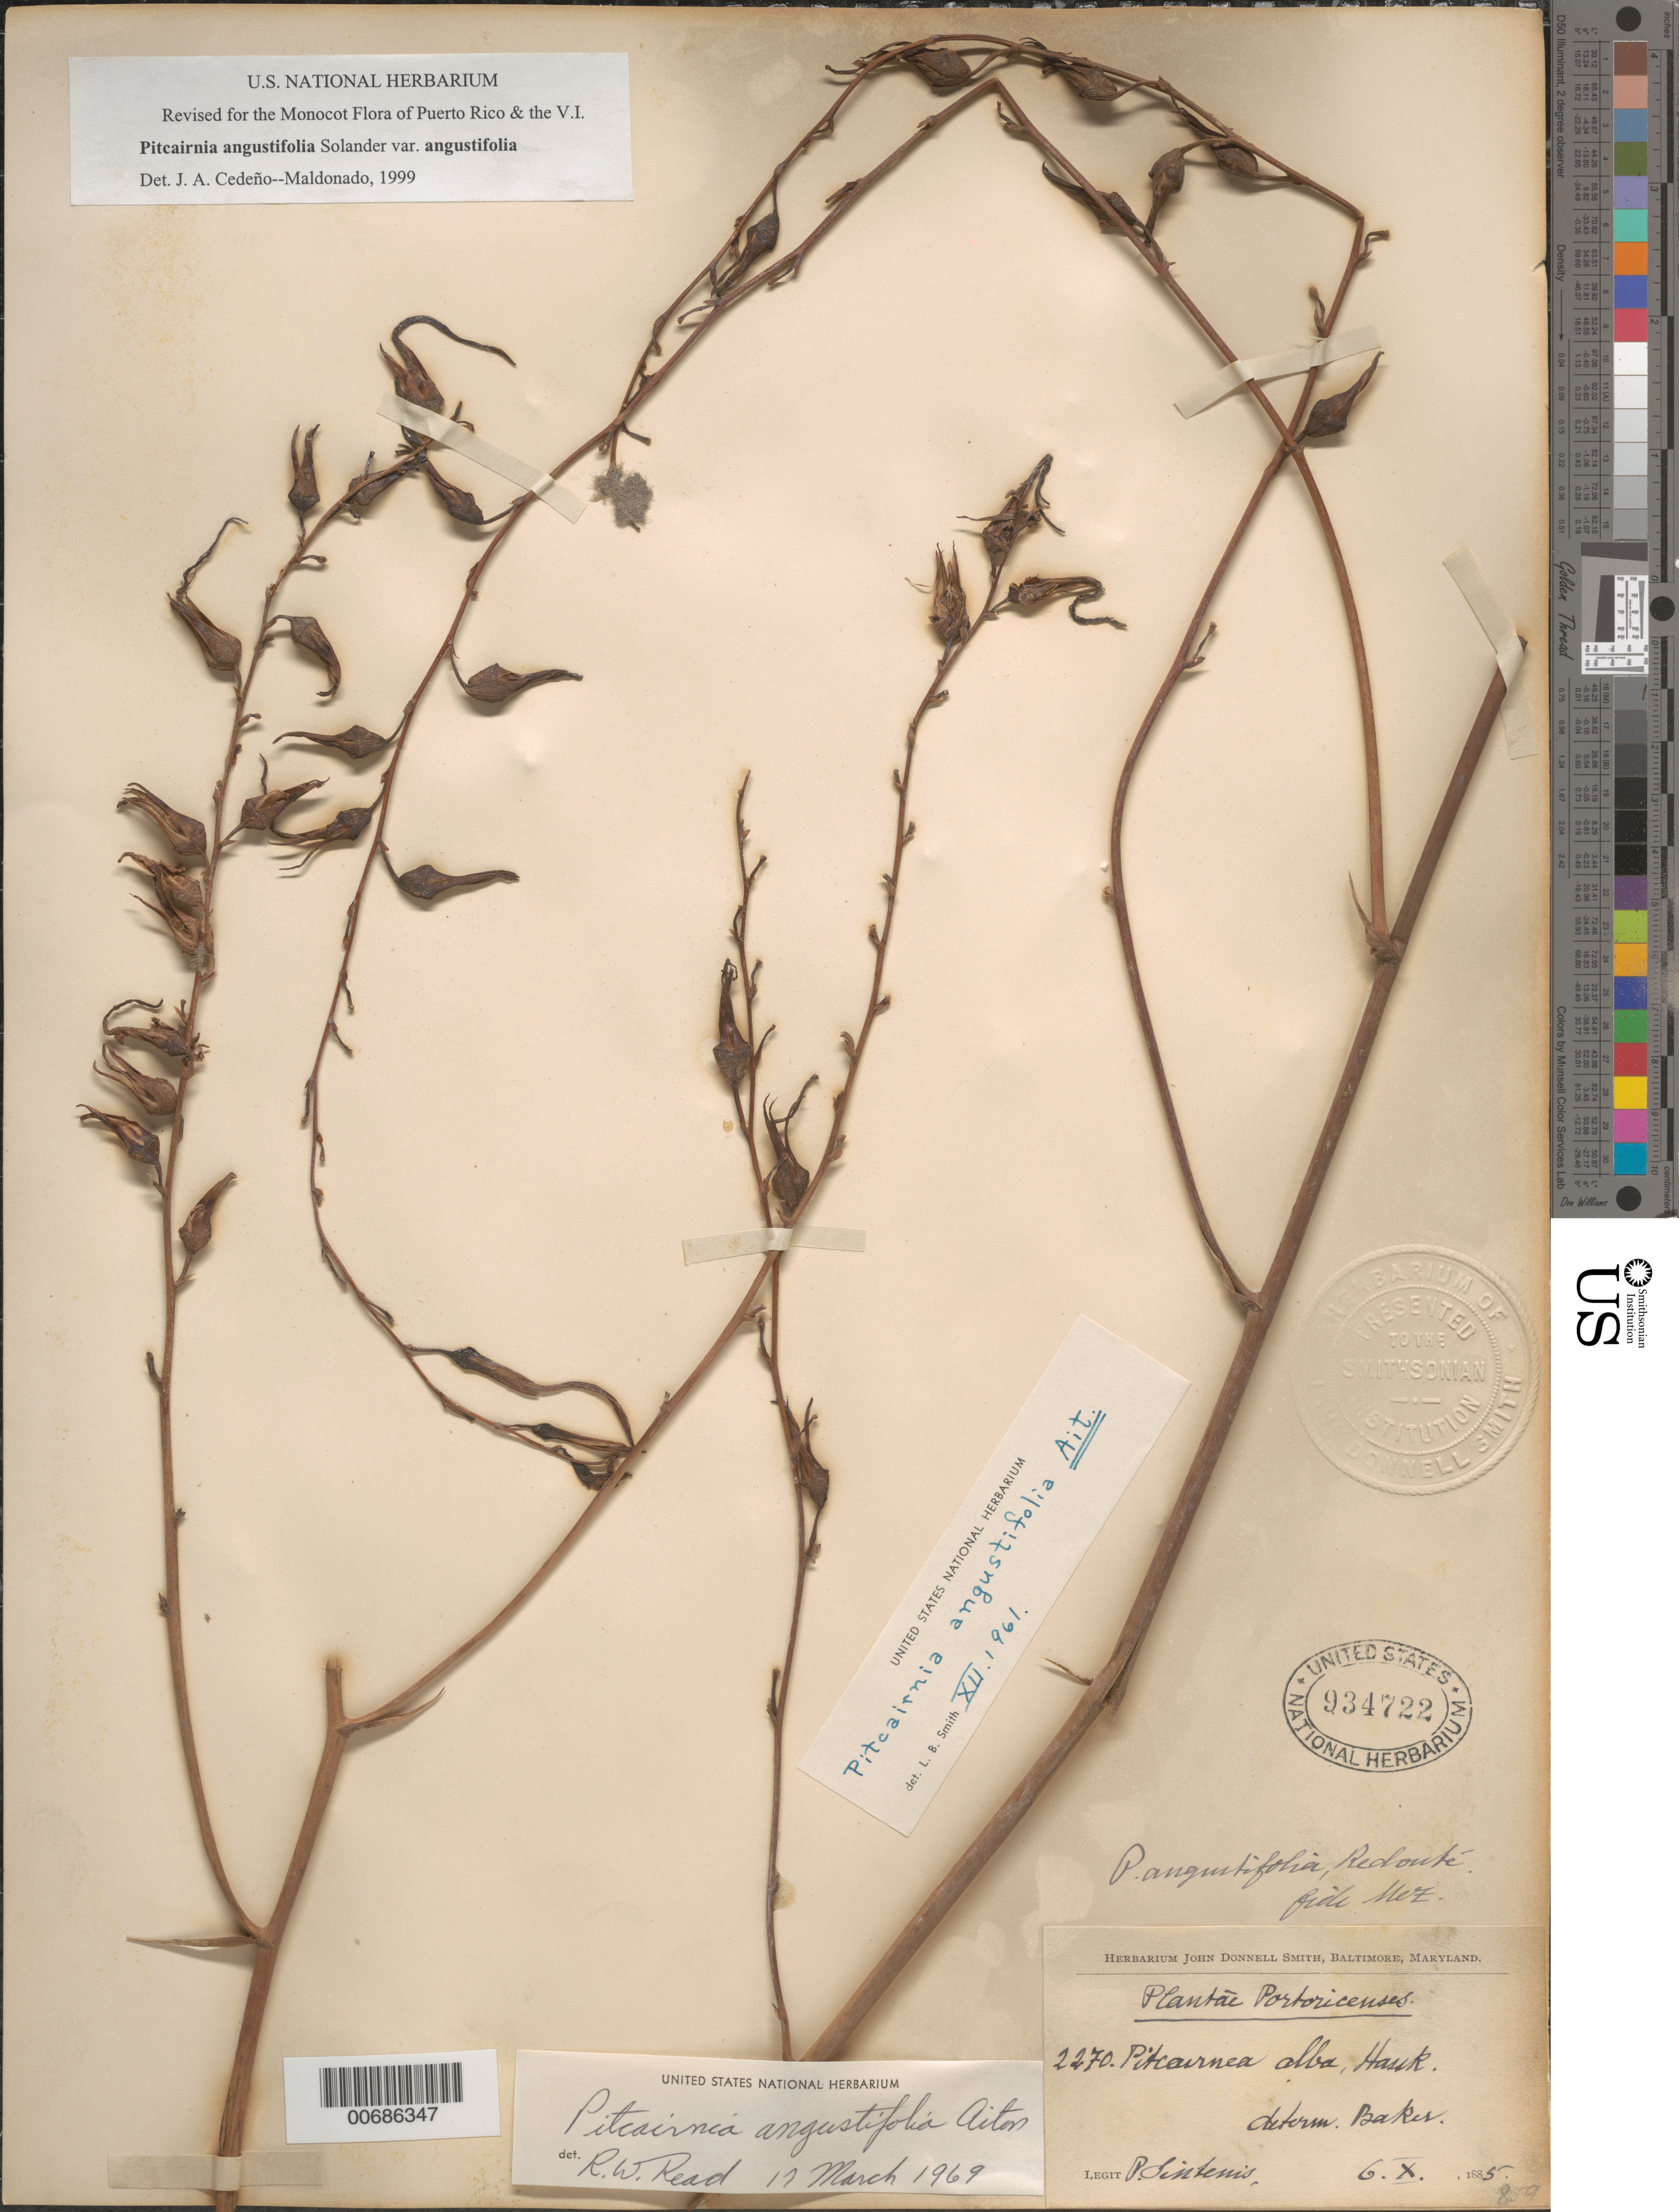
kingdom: Plantae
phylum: Tracheophyta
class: Liliopsida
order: Poales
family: Bromeliaceae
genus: Pitcairnia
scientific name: Pitcairnia angustifolia var. angustifolia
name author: Sol. ex Aiton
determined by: Cedeño-Maldonado, J. A.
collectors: P. Sintenis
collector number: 2270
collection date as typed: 06 Oct 1885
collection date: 1885-10-06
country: Puerto Rico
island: Greater Antilles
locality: Sierra de Naguabo ad Rio Blanco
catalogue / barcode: US 934722